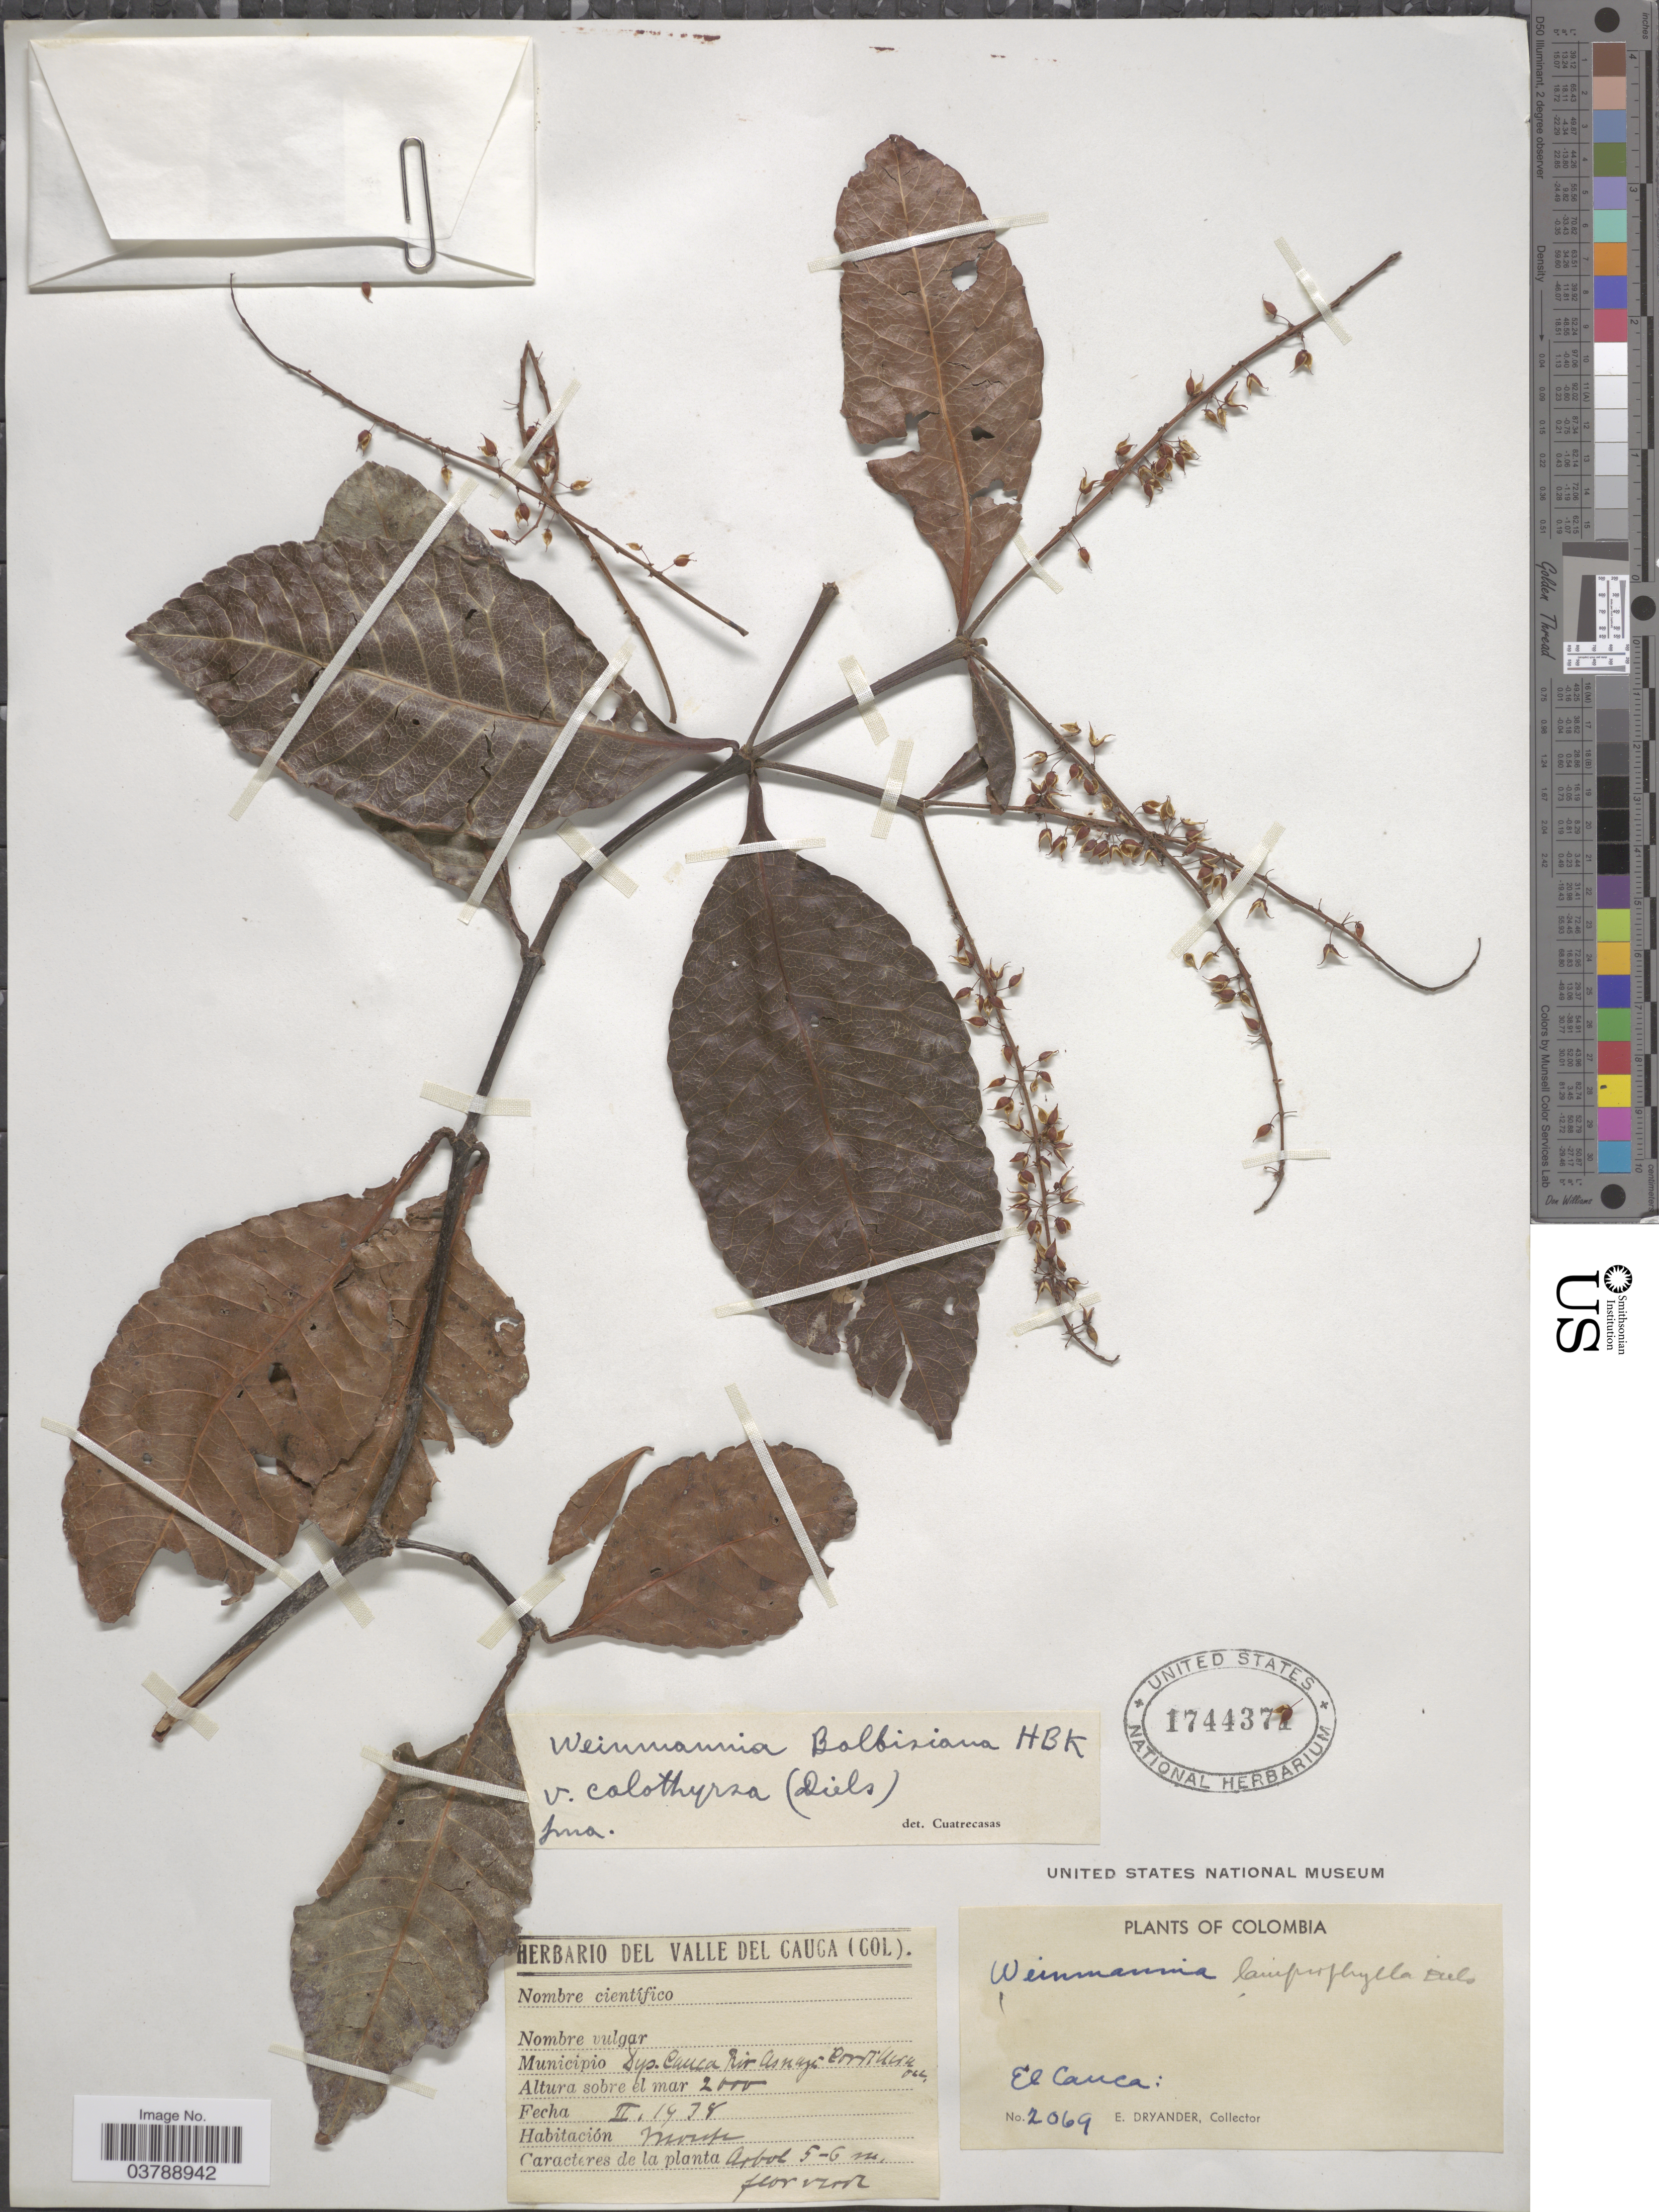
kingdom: Plantae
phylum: Tracheophyta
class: Magnoliopsida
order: Oxalidales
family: Cunoniaceae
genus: Weinmannia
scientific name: Weinmannia calothyrsa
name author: Diels in Urb.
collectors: E. Dryander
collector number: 2069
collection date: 1938-02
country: Colombia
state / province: Cauca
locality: El Cauca. Municipio Dep. Cauca Rio Asnaya* Cordillera occ.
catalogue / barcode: US 1744371